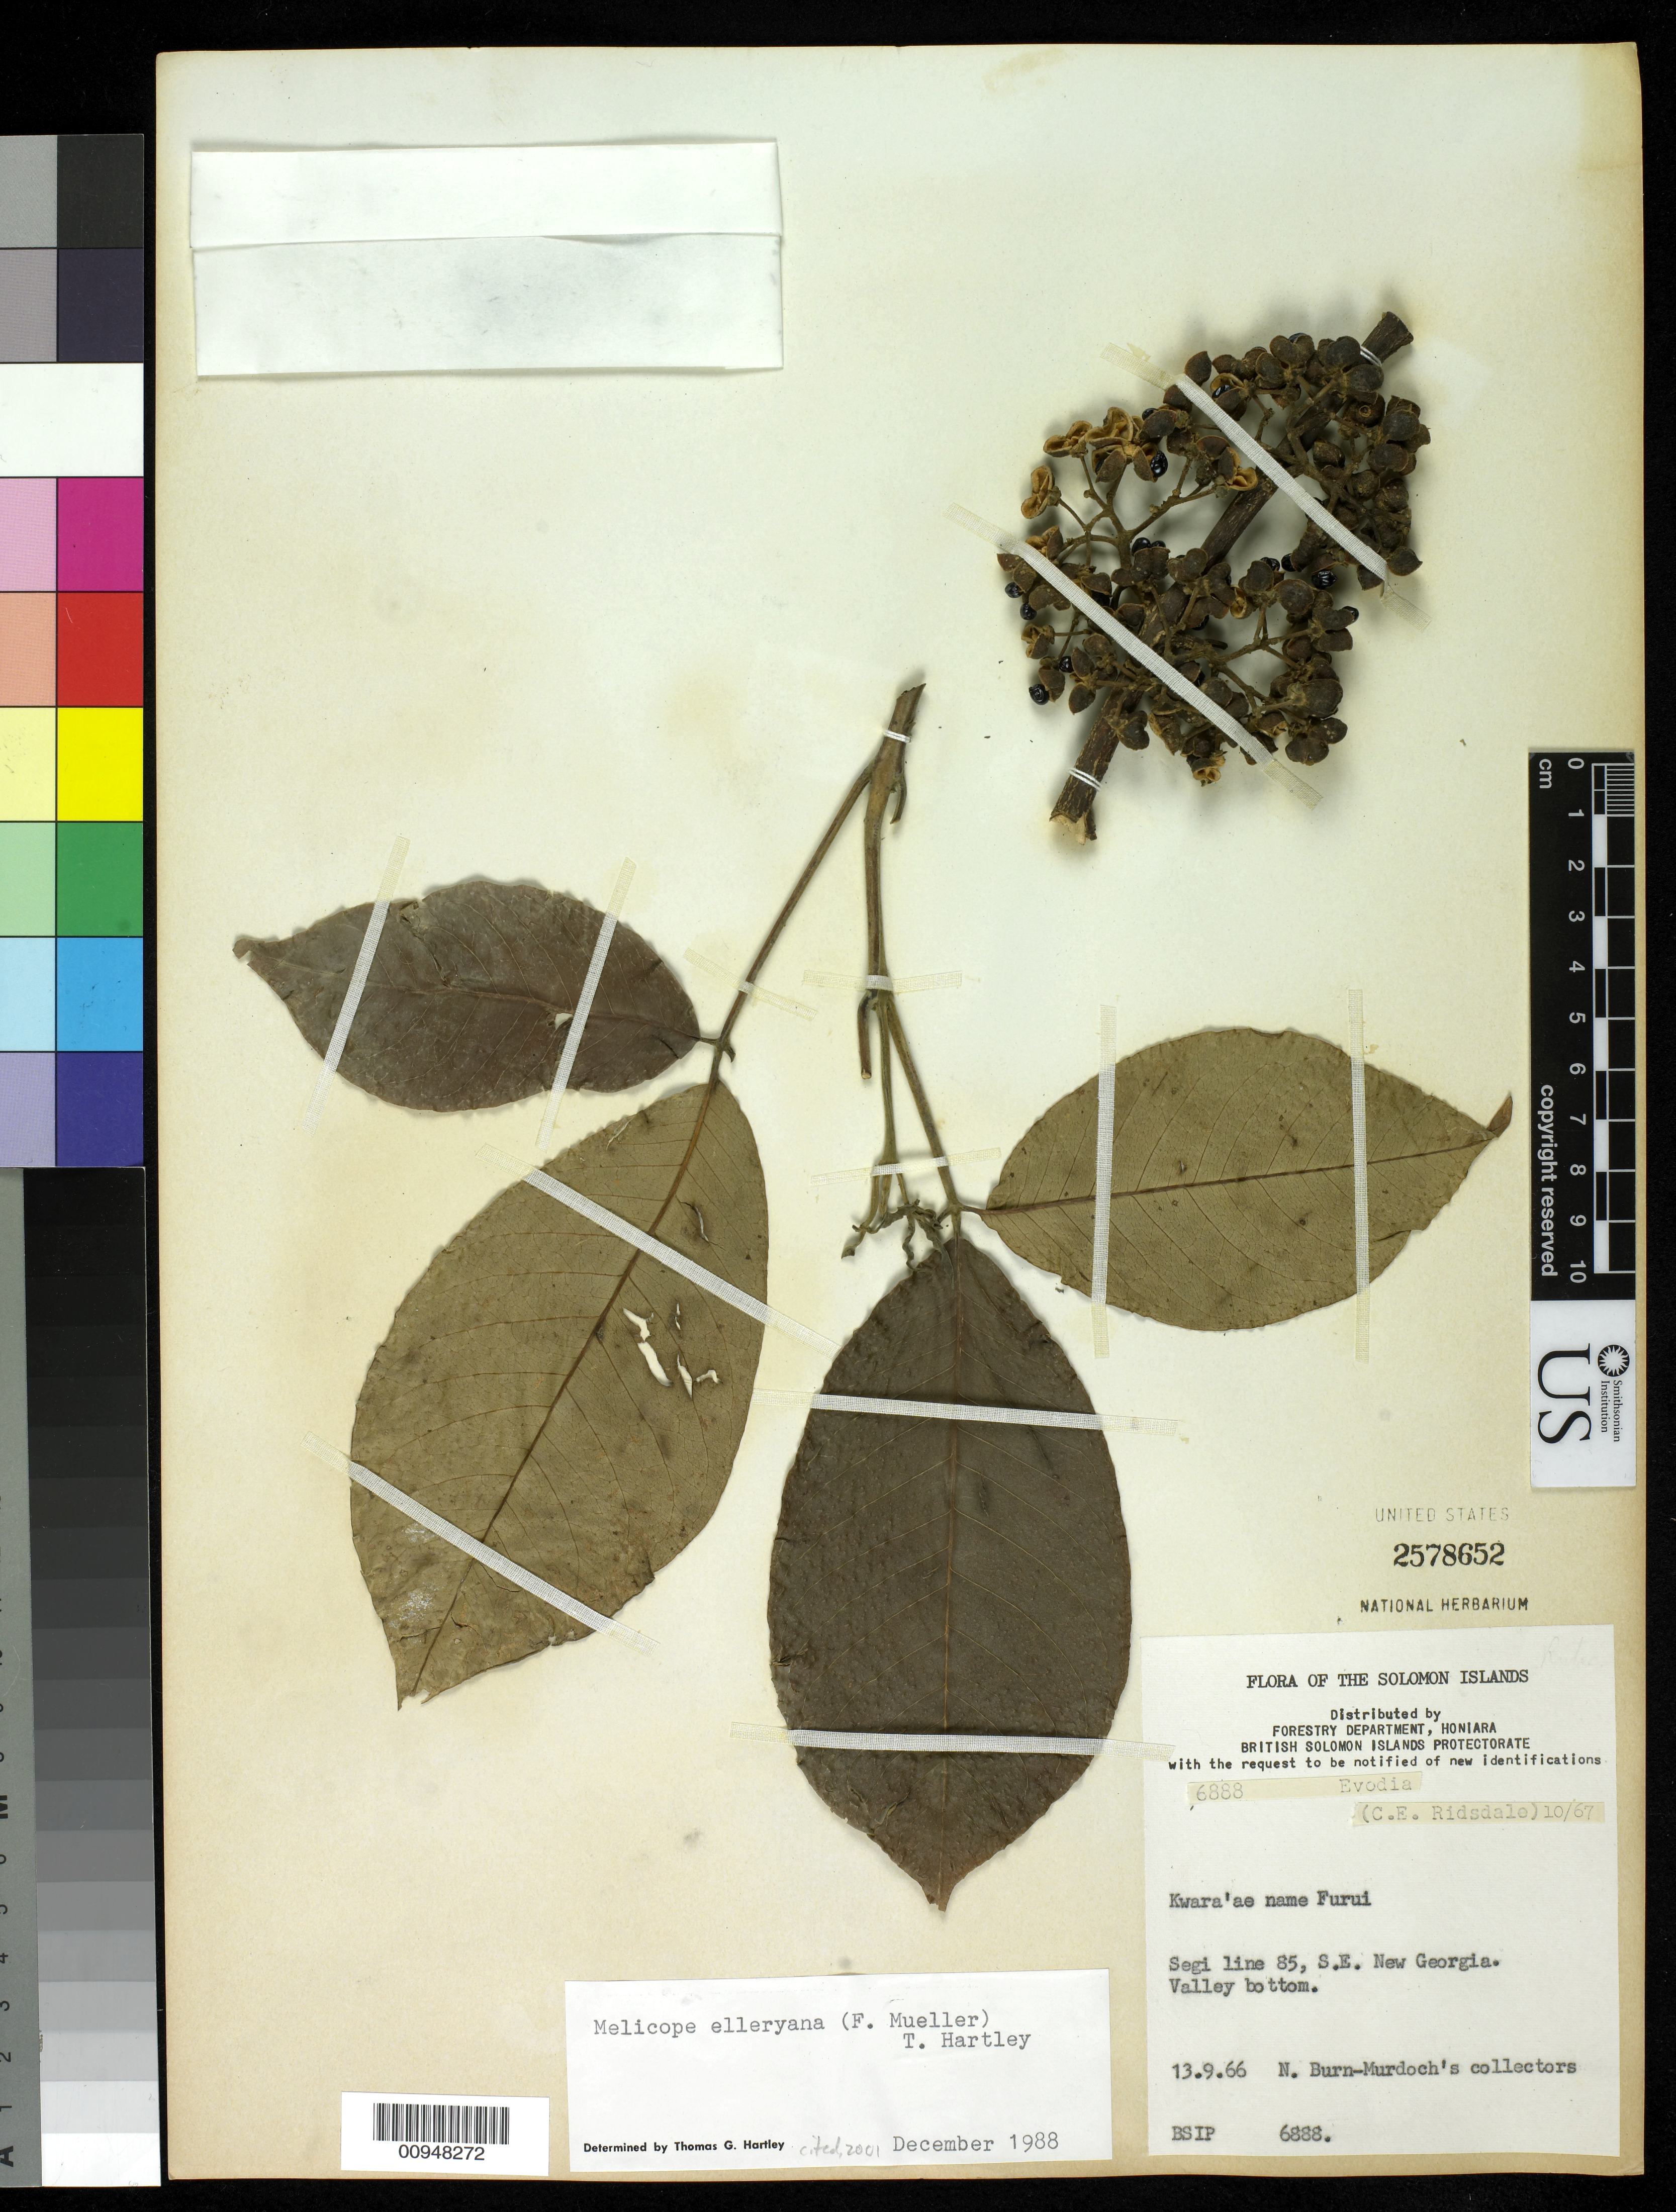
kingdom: Plantae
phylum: Tracheophyta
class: Magnoliopsida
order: Sapindales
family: Rutaceae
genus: Melicope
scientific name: Melicope elleryana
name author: (F. Muell.) T.G. Hartley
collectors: N. Burn-Murdoch's collectors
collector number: BSIP 6888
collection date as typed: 13 Sep 1966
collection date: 1966-09-13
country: Solomon Islands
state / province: Western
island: New Georgia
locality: Segi, SE New Georgia, valley bottom.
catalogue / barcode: US 2578652